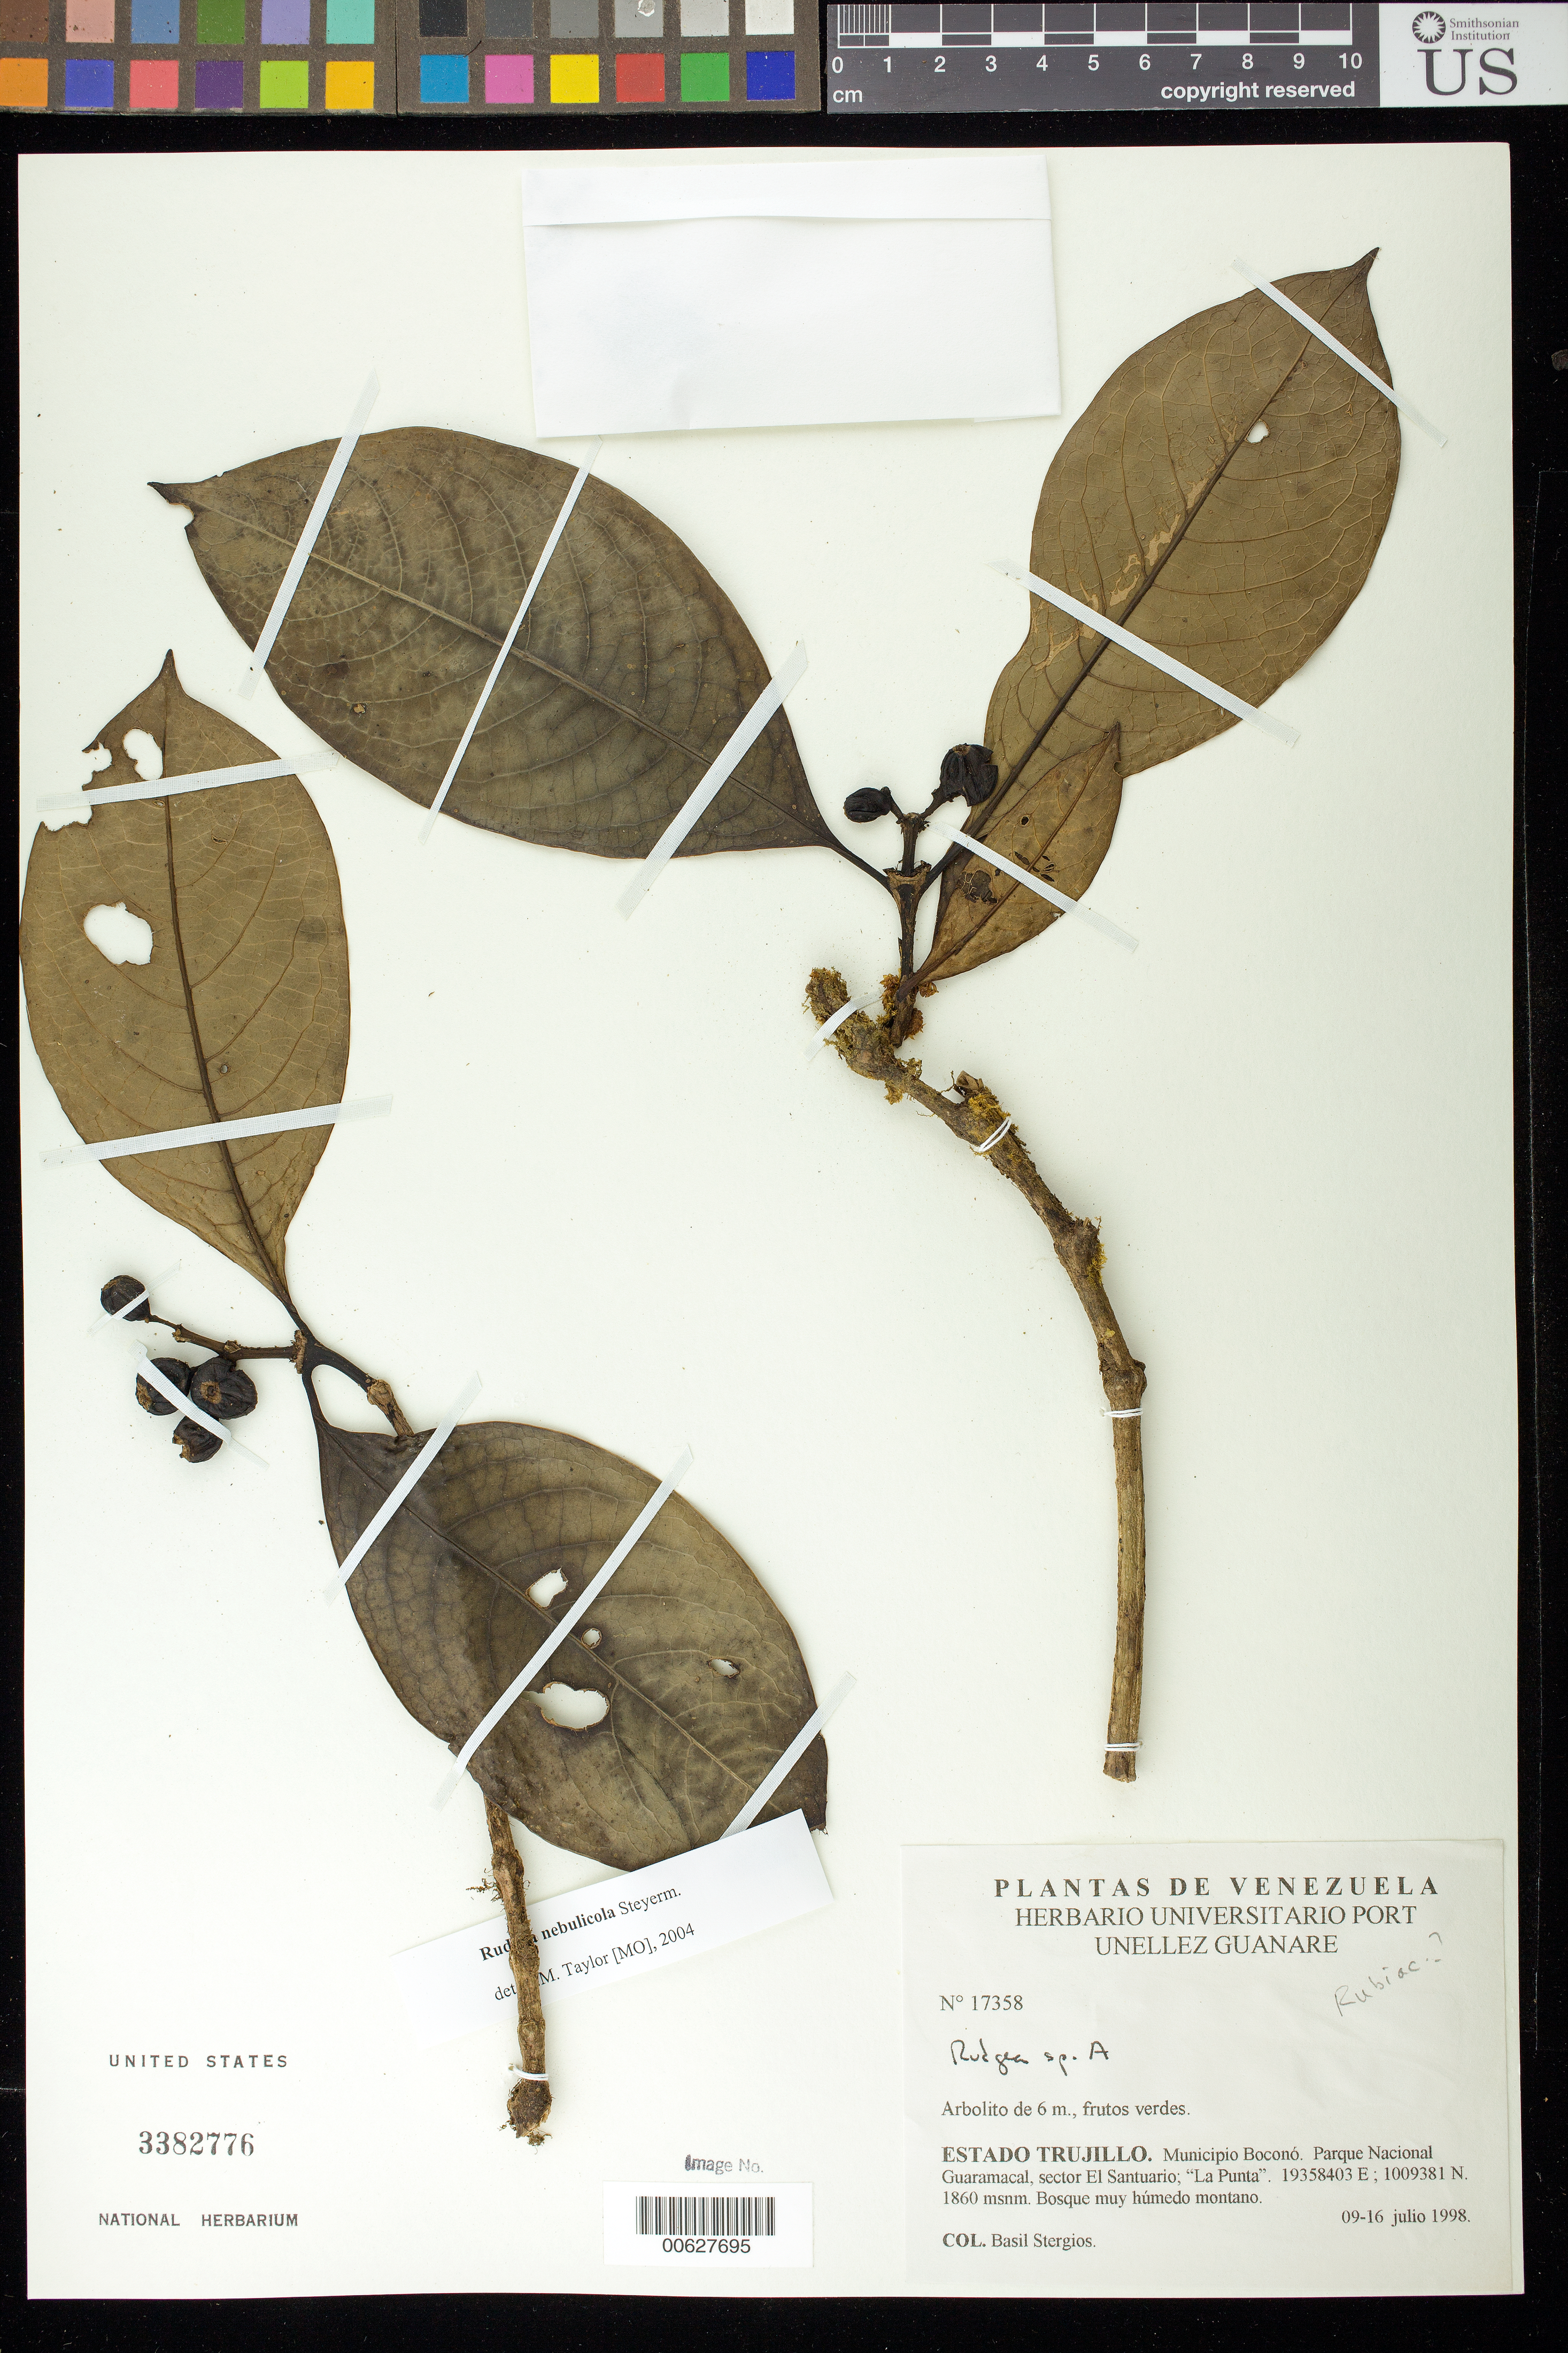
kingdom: Plantae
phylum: Tracheophyta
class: Magnoliopsida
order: Gentianales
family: Rubiaceae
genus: Rudgea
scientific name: Rudgea sp. a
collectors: B. G. Stergios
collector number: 17358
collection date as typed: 09 Jul 1998 to 16 Jul 1998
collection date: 1998-07-09/1998-07-16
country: Venezuela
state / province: Trujillo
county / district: Boconó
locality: Parque Nacional Guaramacal, Sector El Santuario, La Punta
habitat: Bosque muy húmedo montano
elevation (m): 1860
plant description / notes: PORT, US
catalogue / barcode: US 3382776